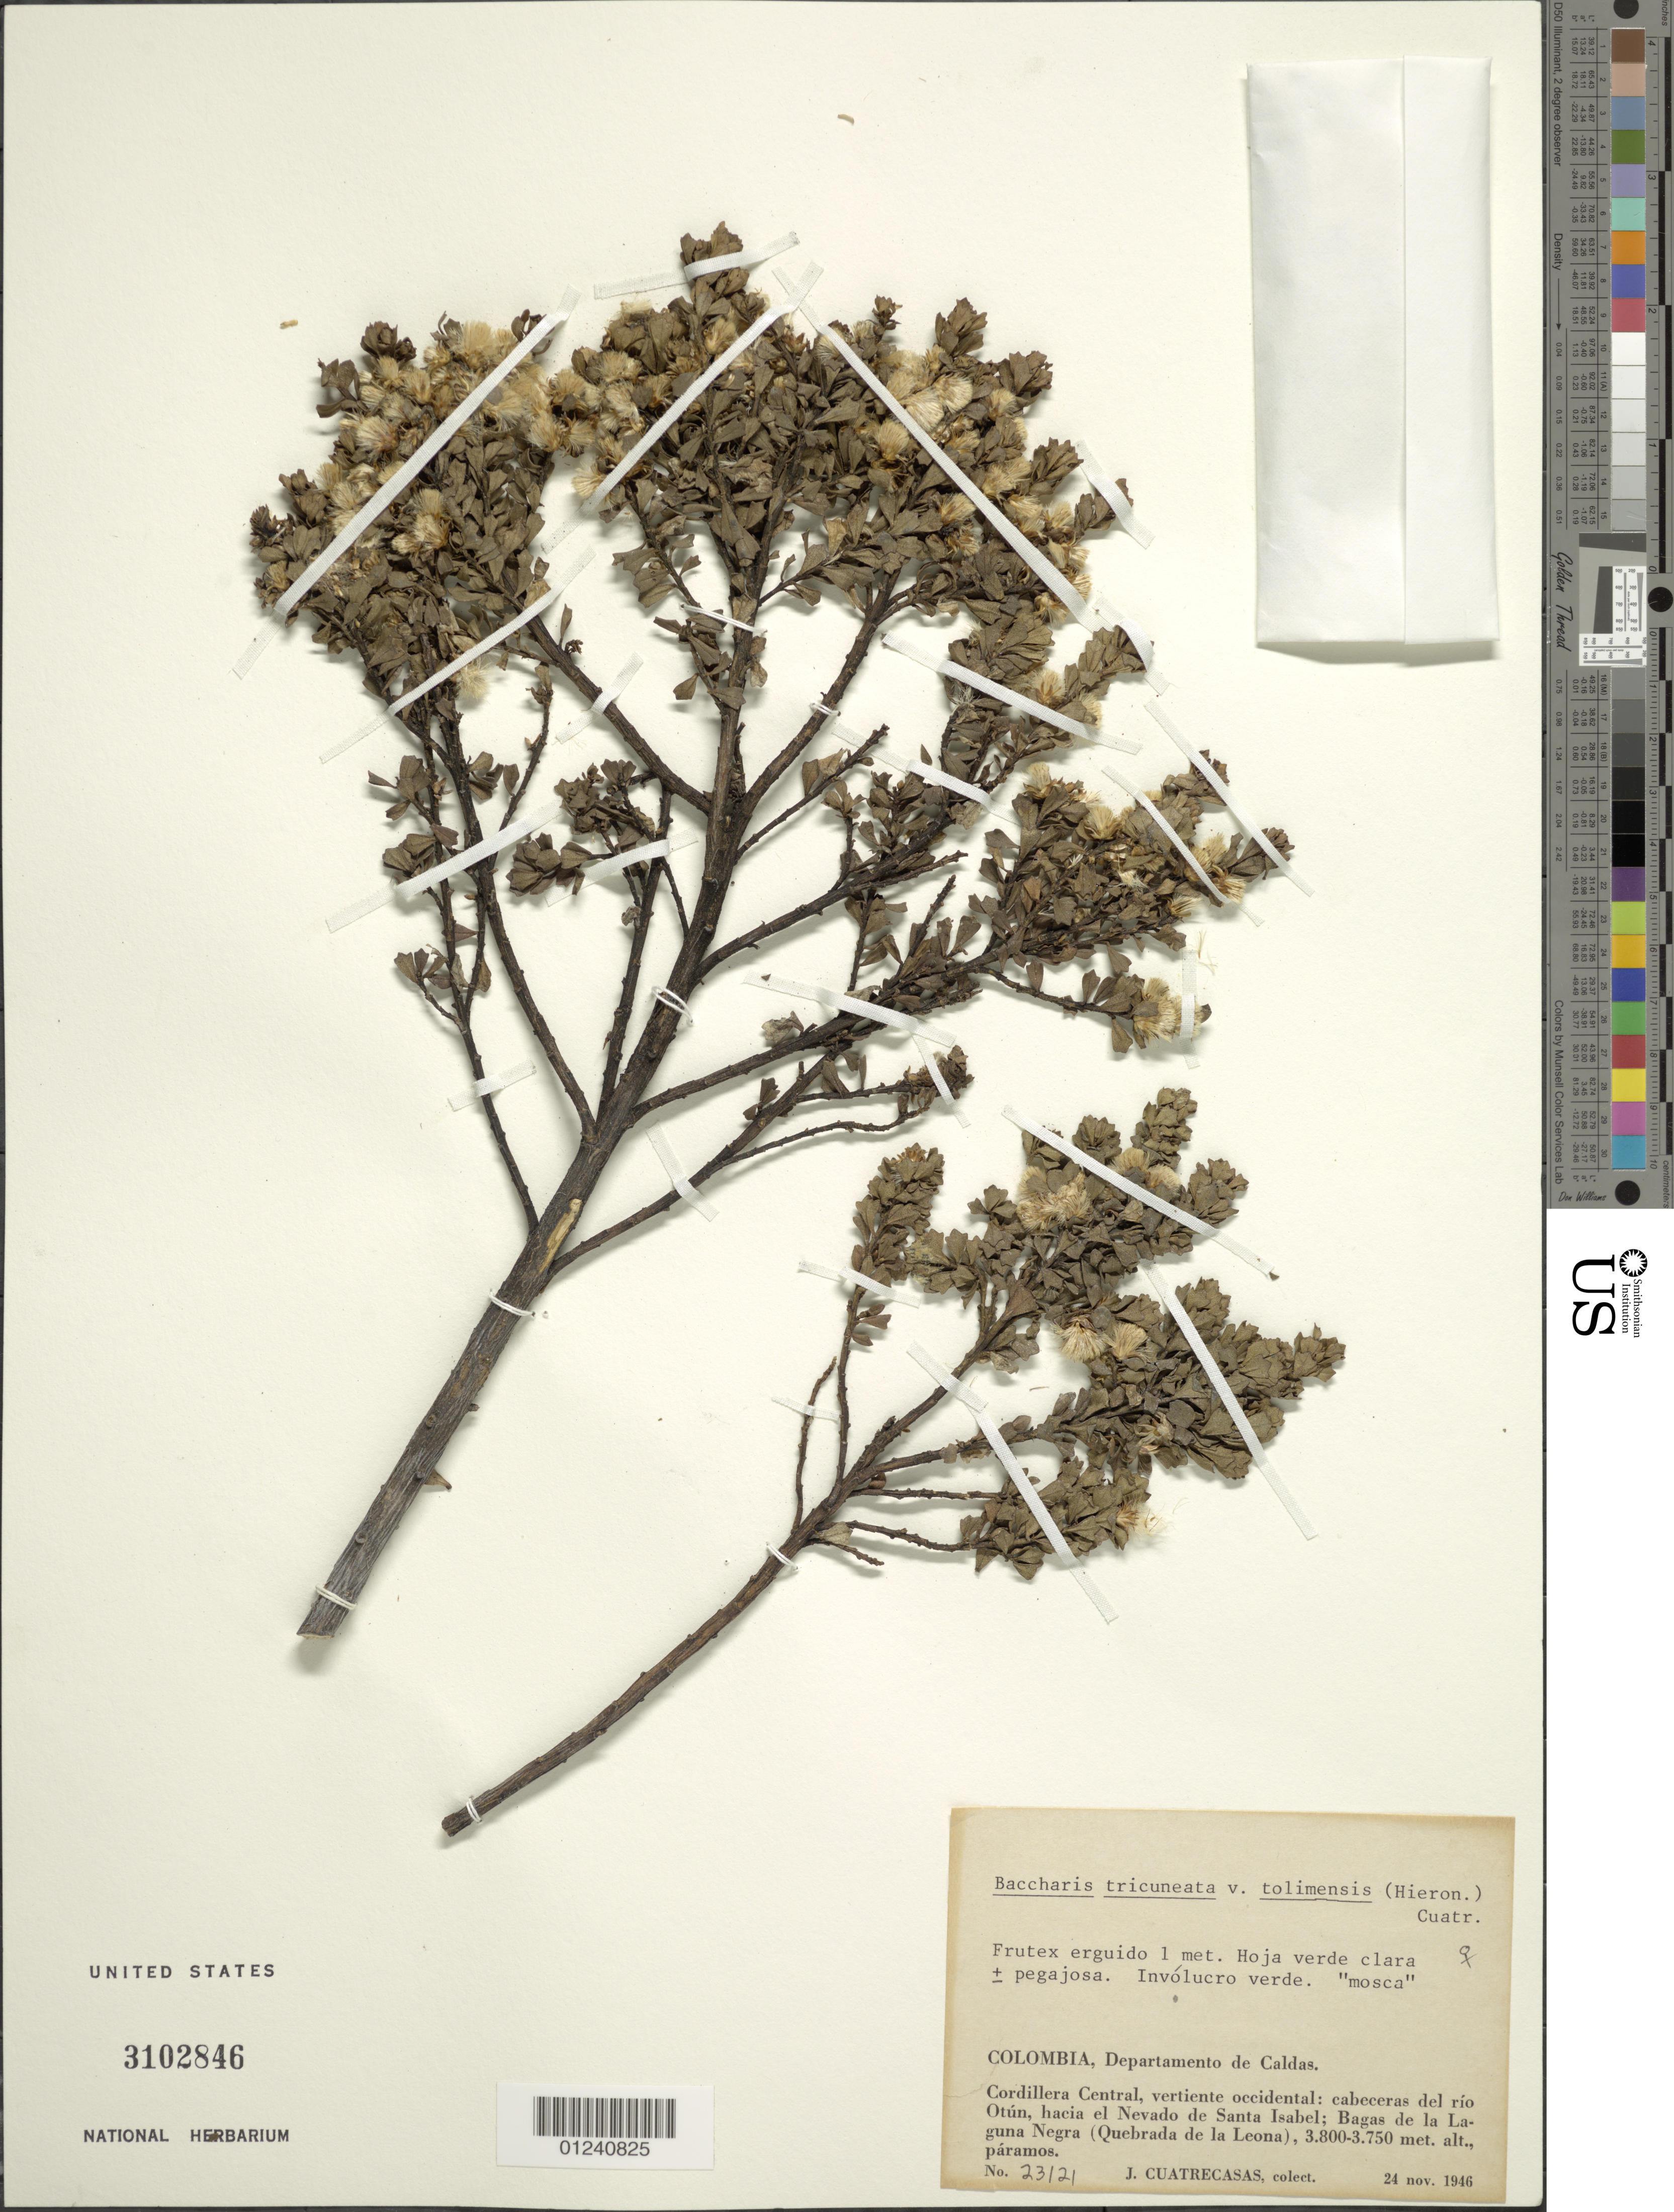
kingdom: Plantae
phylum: Tracheophyta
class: Magnoliopsida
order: Asterales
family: Asteraceae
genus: Baccharis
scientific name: Baccharis tricuneata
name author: (L. f.) Pers.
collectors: J. Cuatrecasas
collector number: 23121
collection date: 1946-11-24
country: Colombia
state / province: Caldas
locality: Cordillera Central, vertiente occidental: caeceras del rio Otun, hacia el Nevado de Santa Isabel; Bagas de la Laguna Negra (Quebrada de la Leona), paramos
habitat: páramos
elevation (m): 3750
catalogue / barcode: US 3102846